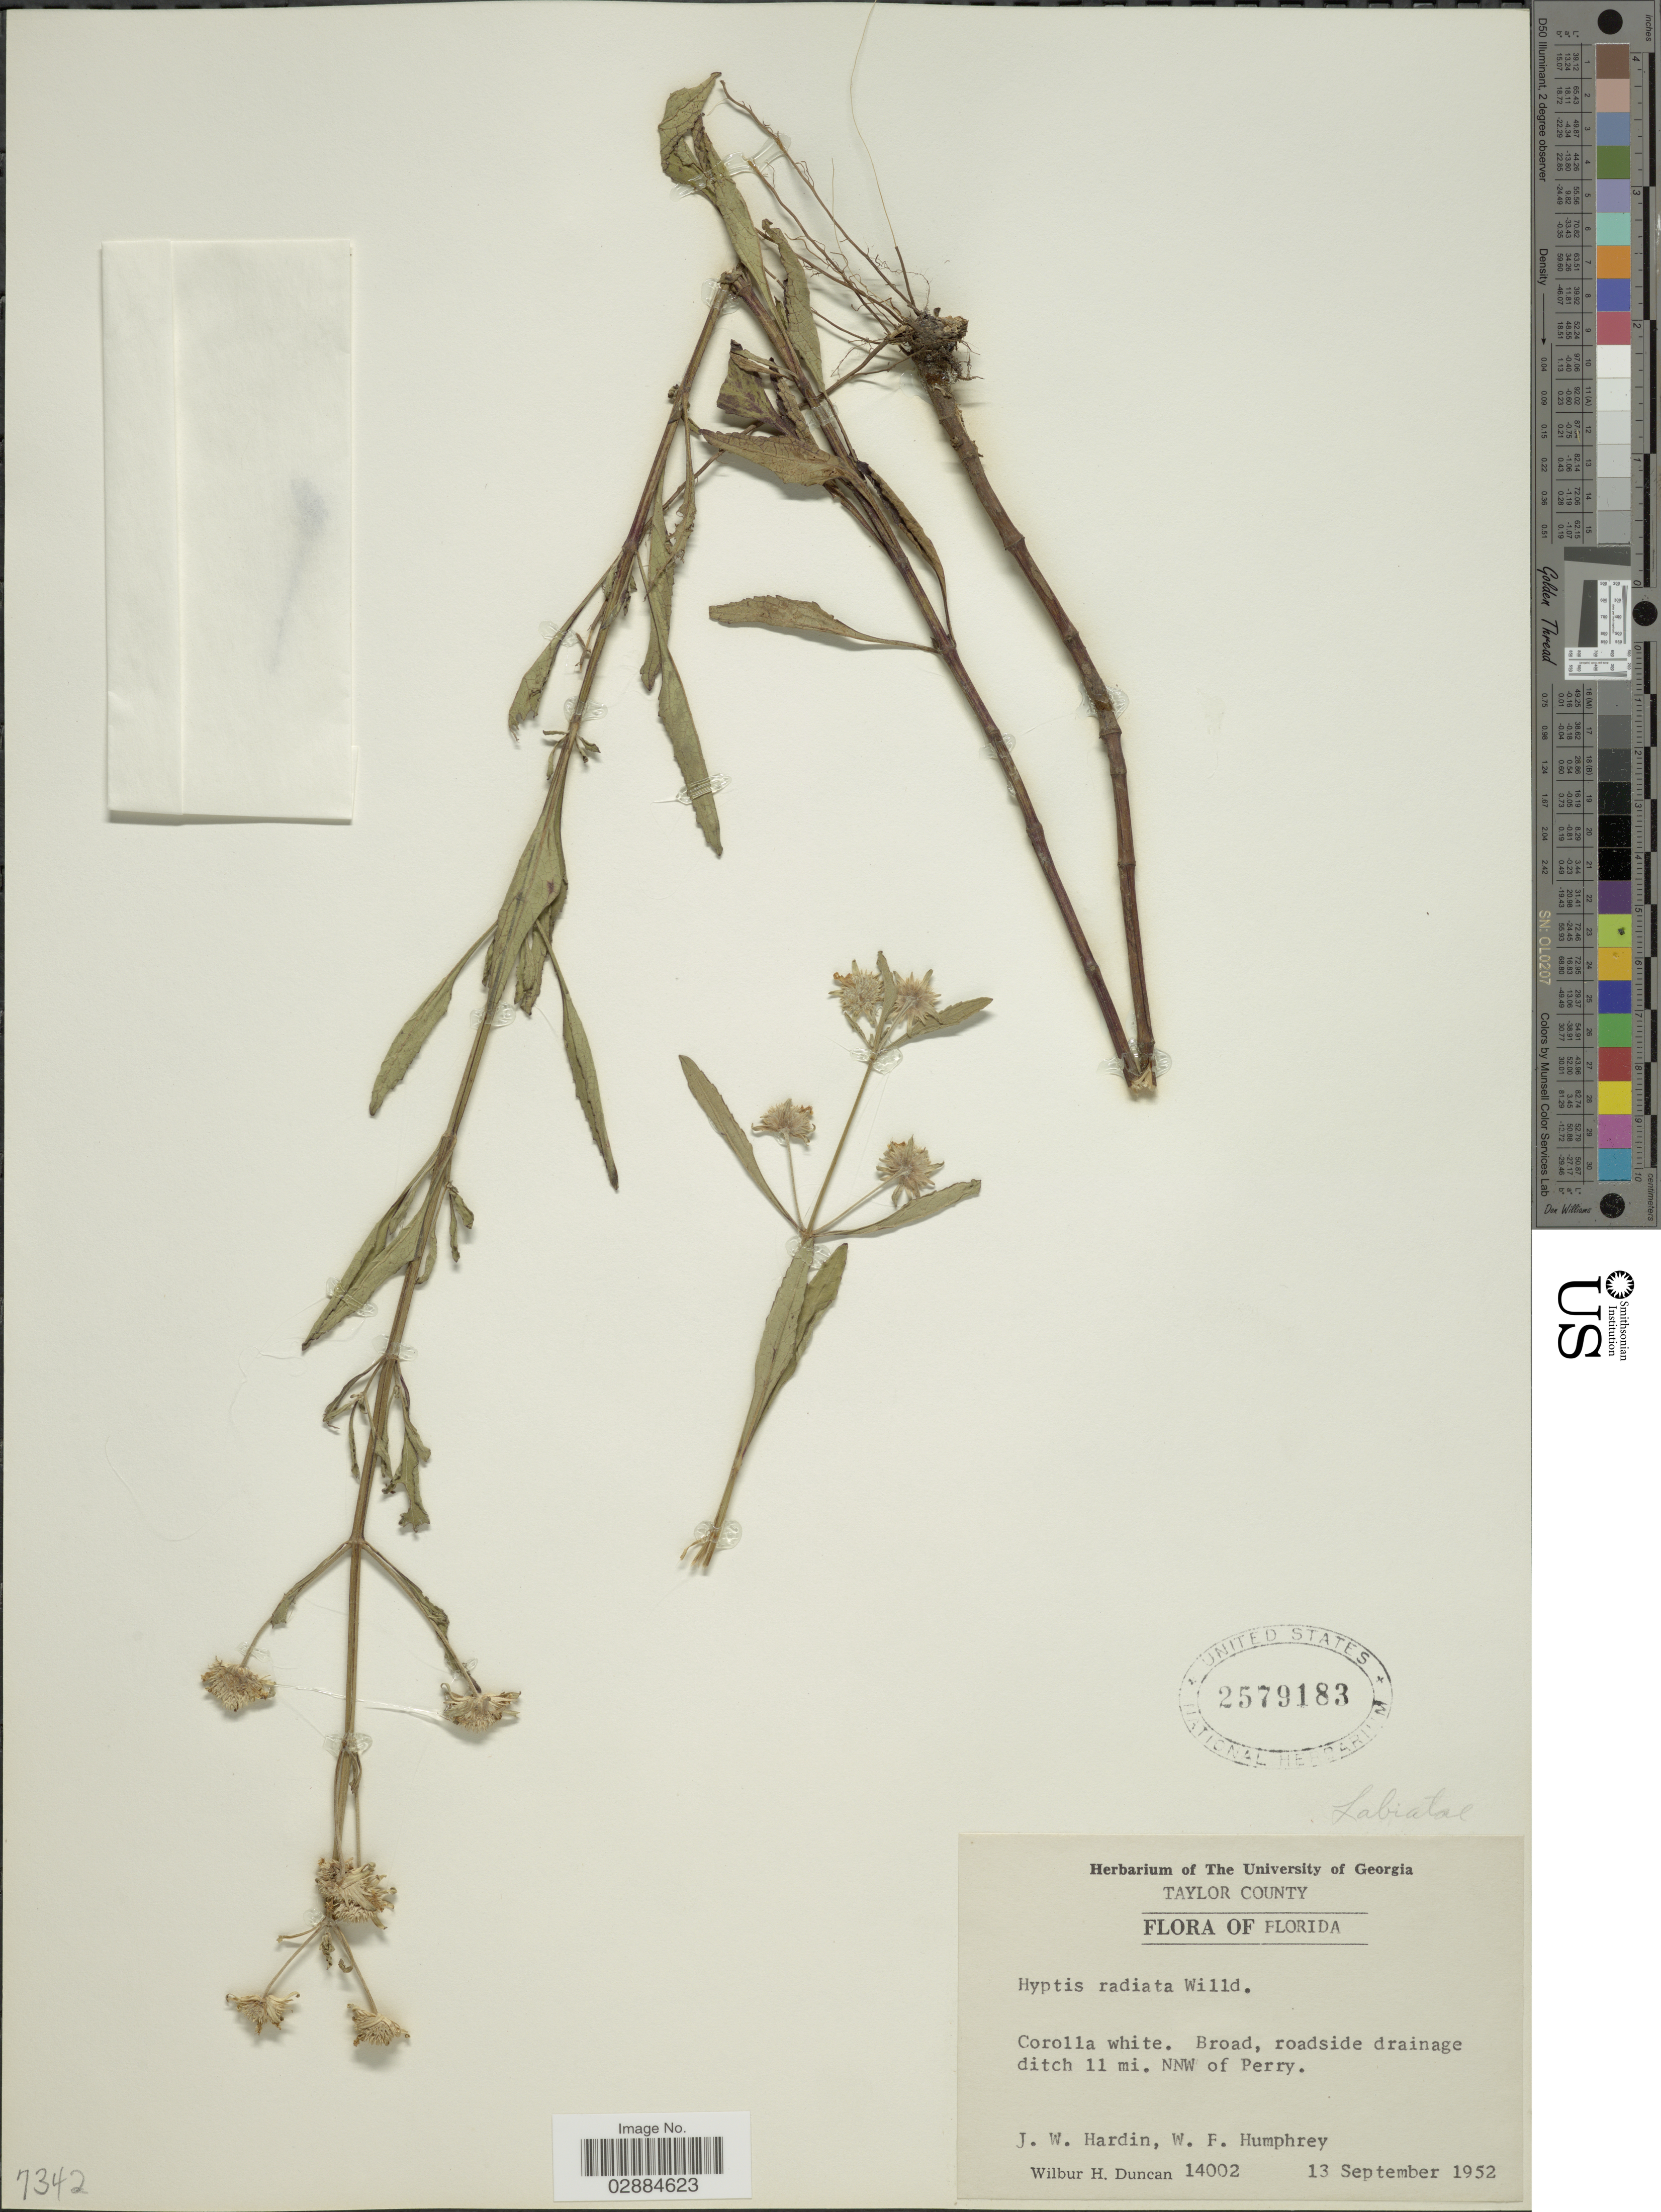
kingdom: Plantae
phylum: Tracheophyta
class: Magnoliopsida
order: Lamiales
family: Lamiaceae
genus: Hyptis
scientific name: Hyptis radiata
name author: Kunth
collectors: J. Hardin, W. Humphrey & W. H. Duncan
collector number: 14002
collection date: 1952-09-13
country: United States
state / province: Florida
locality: Taylor County, Broad, roadside drainage ditch 11 mi. NNW of Perry.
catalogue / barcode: US 2579183